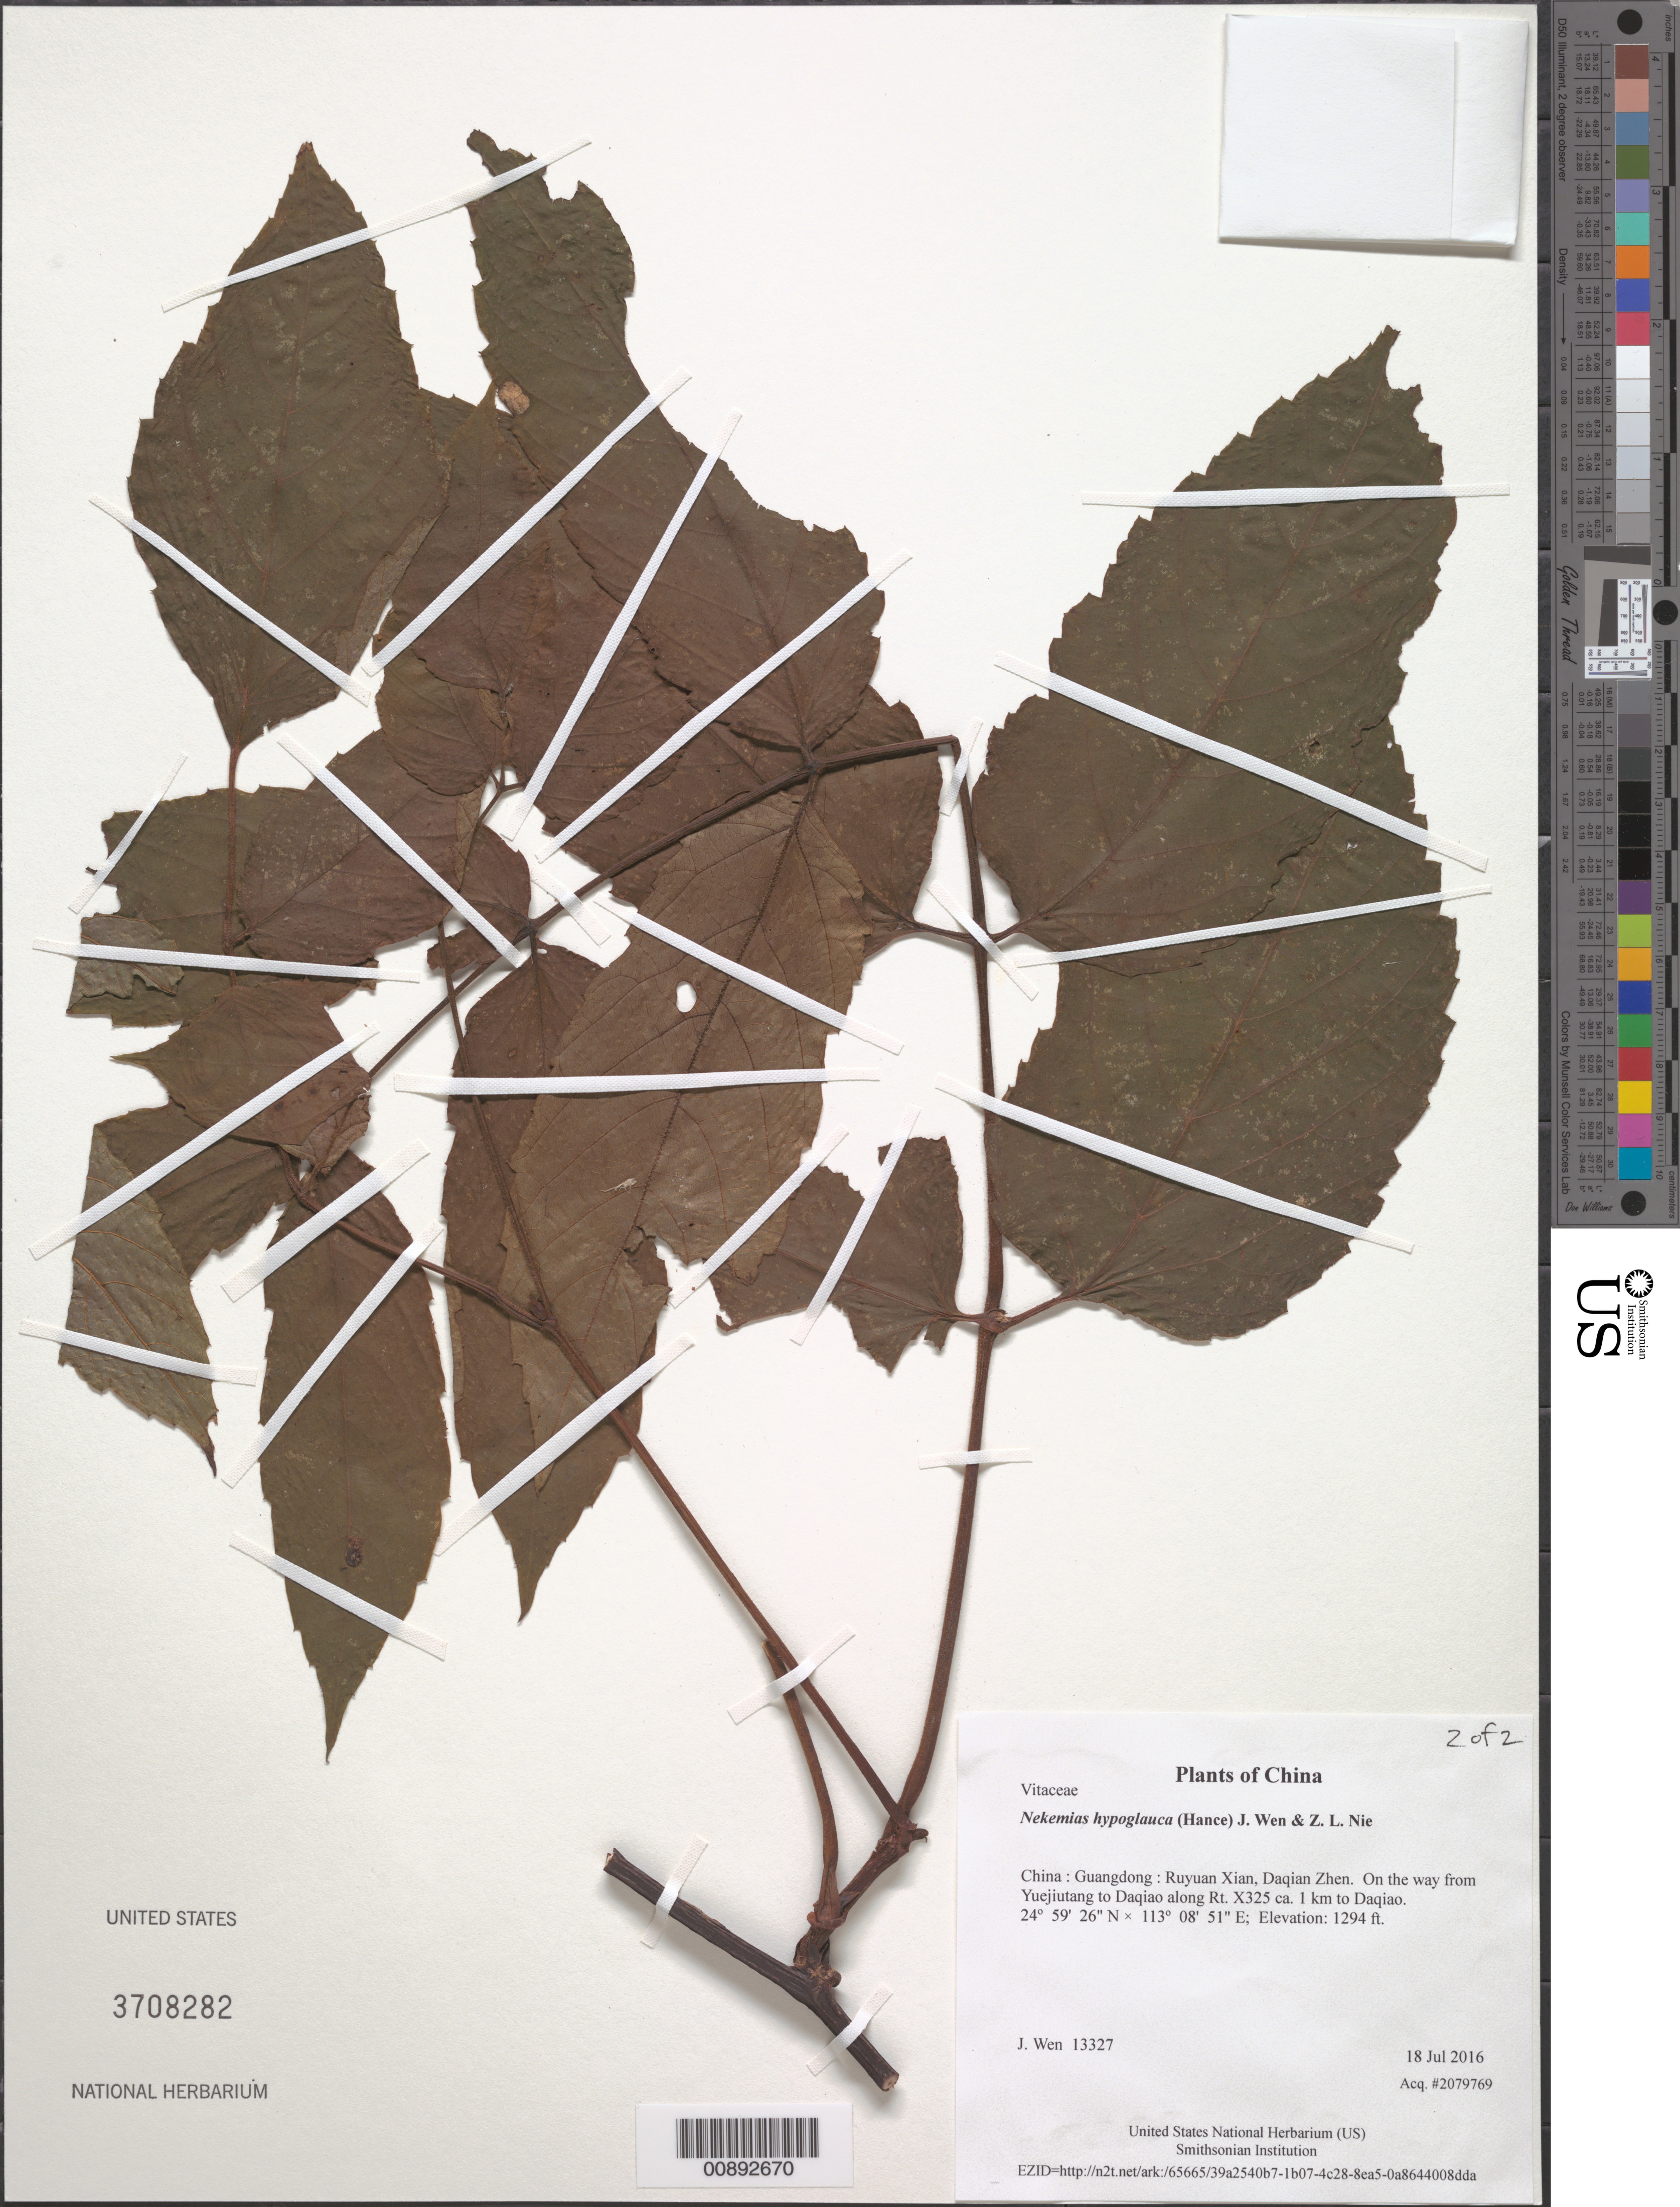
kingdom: Plantae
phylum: Tracheophyta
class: Magnoliopsida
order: Vitales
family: Vitaceae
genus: Nekemias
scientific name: Nekemias hypoglauca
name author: (Hance) J. Wen & Z. L. Nie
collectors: J. Wen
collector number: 13327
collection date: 2016-07-18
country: China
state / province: Guangdong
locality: Ruyuan Xian, Daqian Zhen. On the way from Yuejiutang to Daqiao along Rt. X325 ca. 1 km to Daqiao.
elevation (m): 394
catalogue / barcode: US 3708282